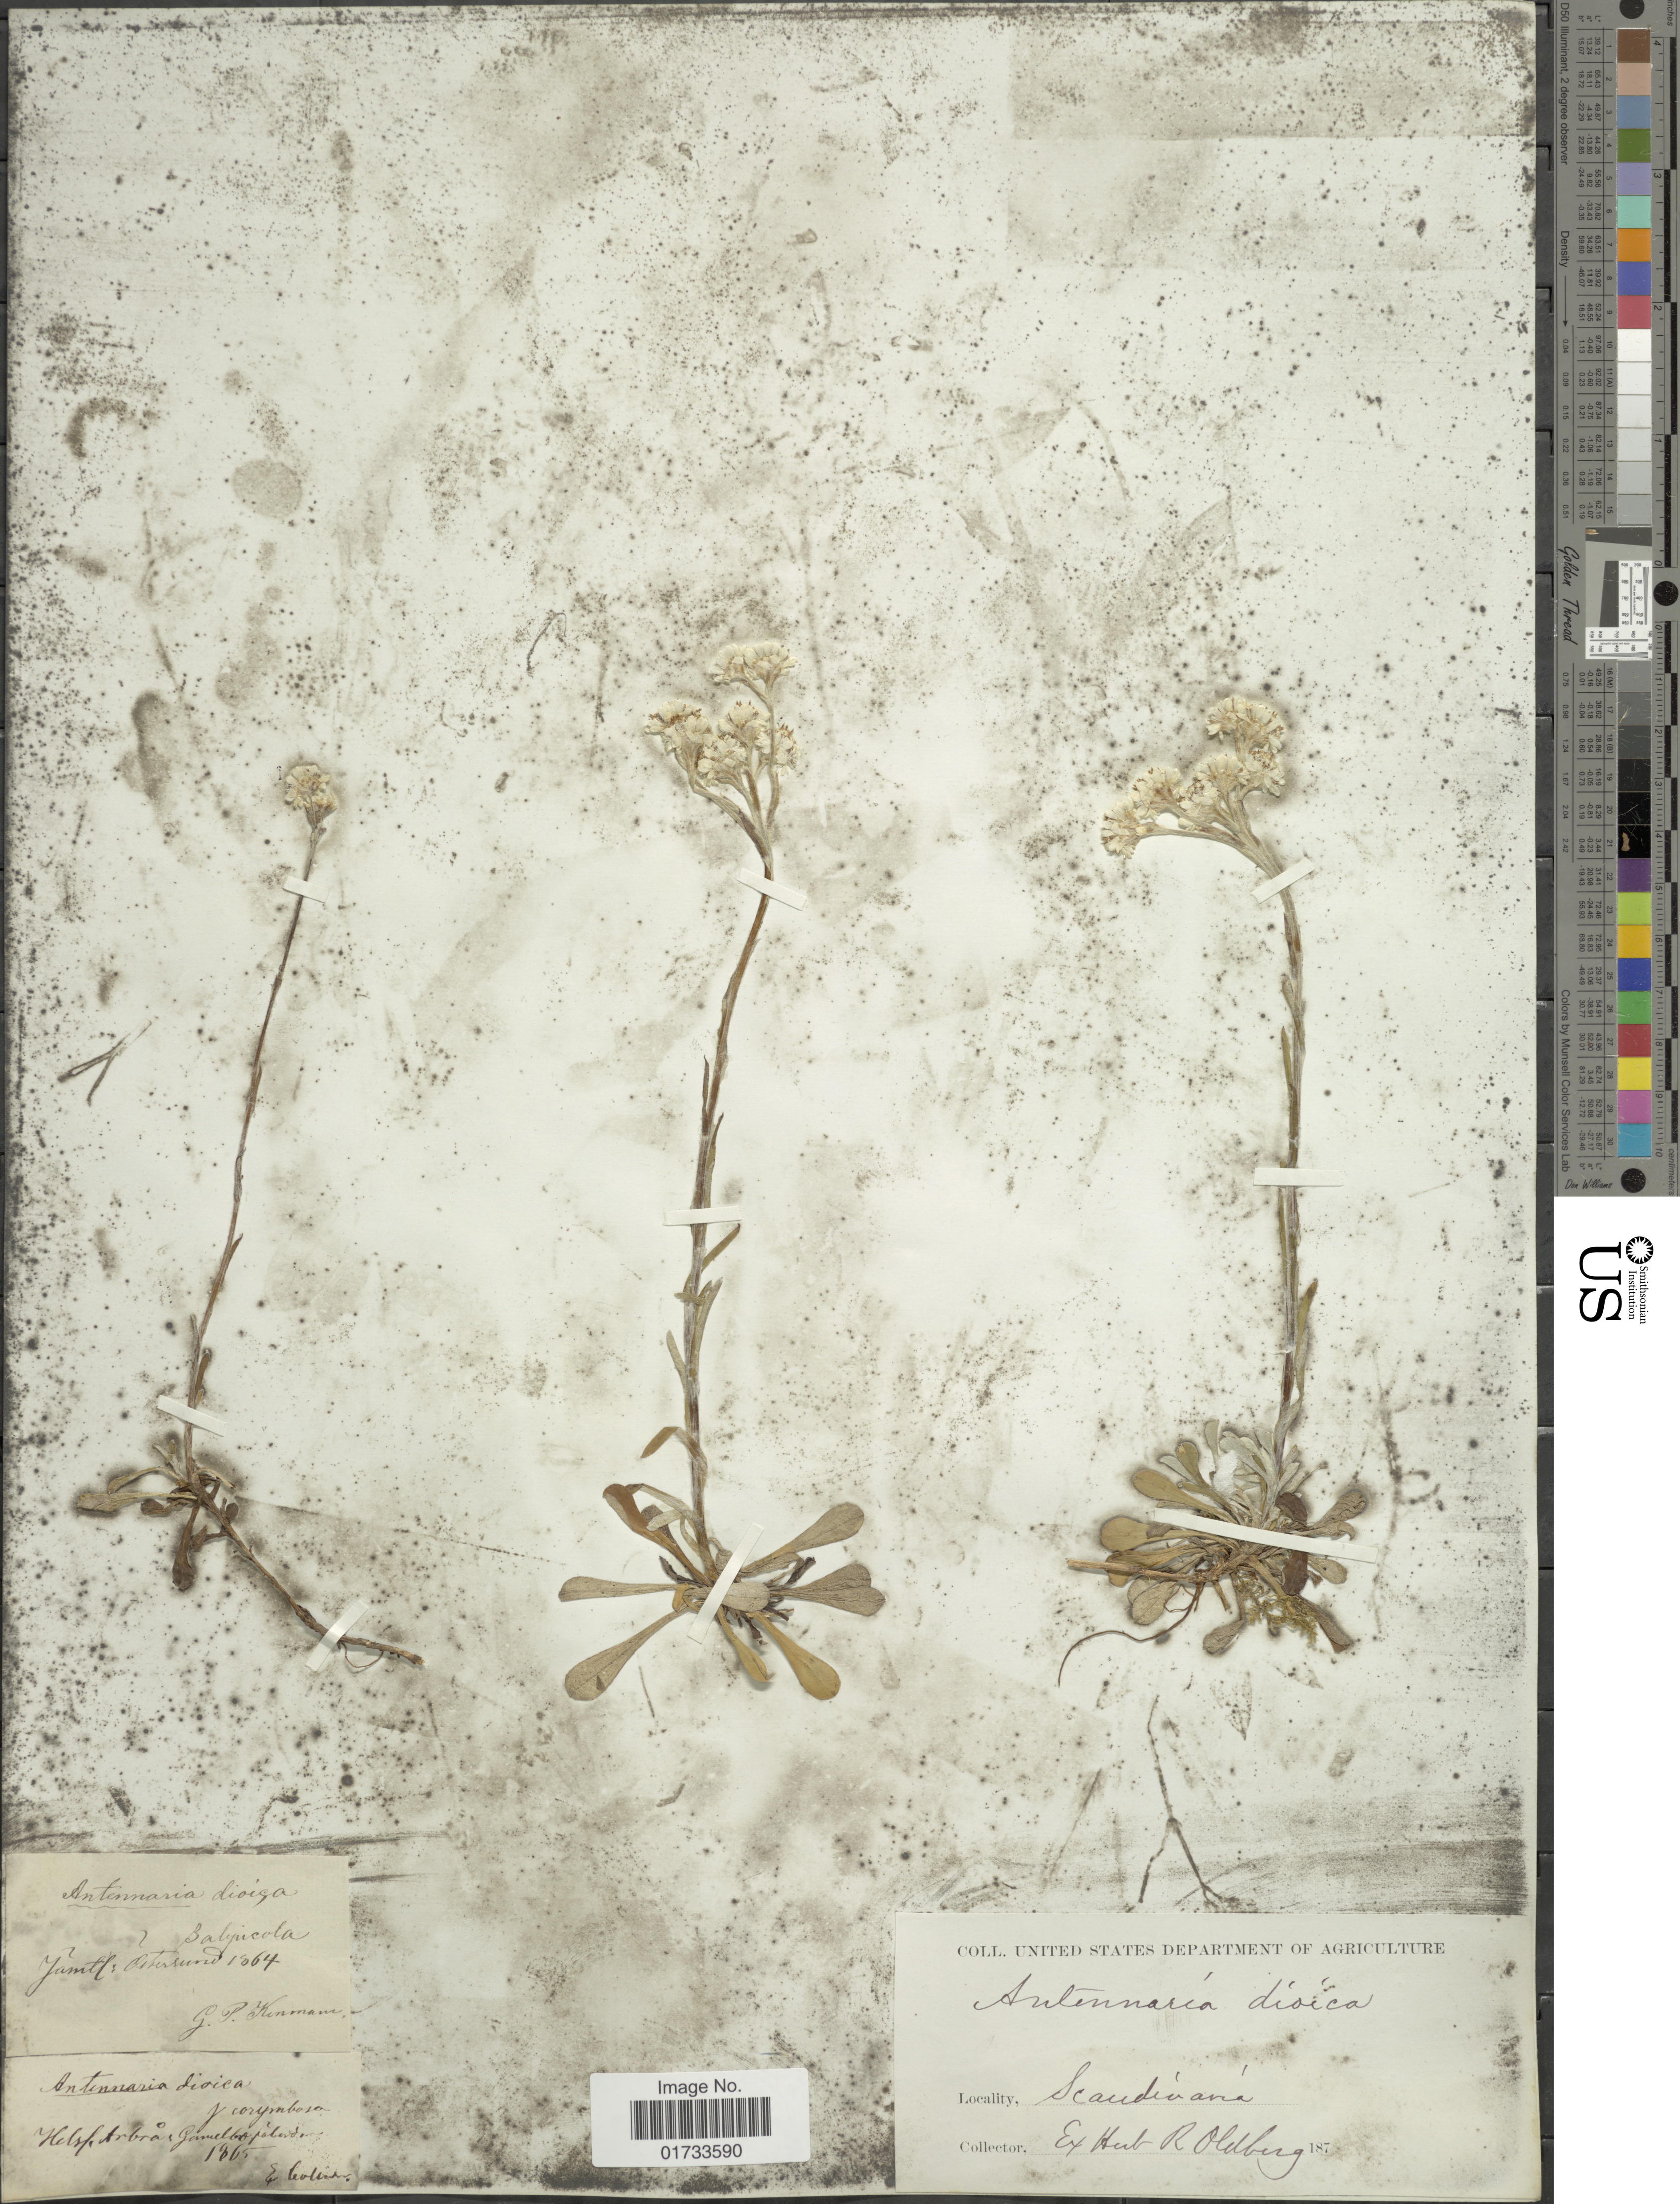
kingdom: Plantae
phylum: Tracheophyta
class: Magnoliopsida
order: Asterales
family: Asteraceae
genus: Antennaria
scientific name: Antennaria dioica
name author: (L.) Gaertn.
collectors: ex herb. R. Oldberg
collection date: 1864/1865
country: Sweden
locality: Jamtl: Ostersund, Scadivaria